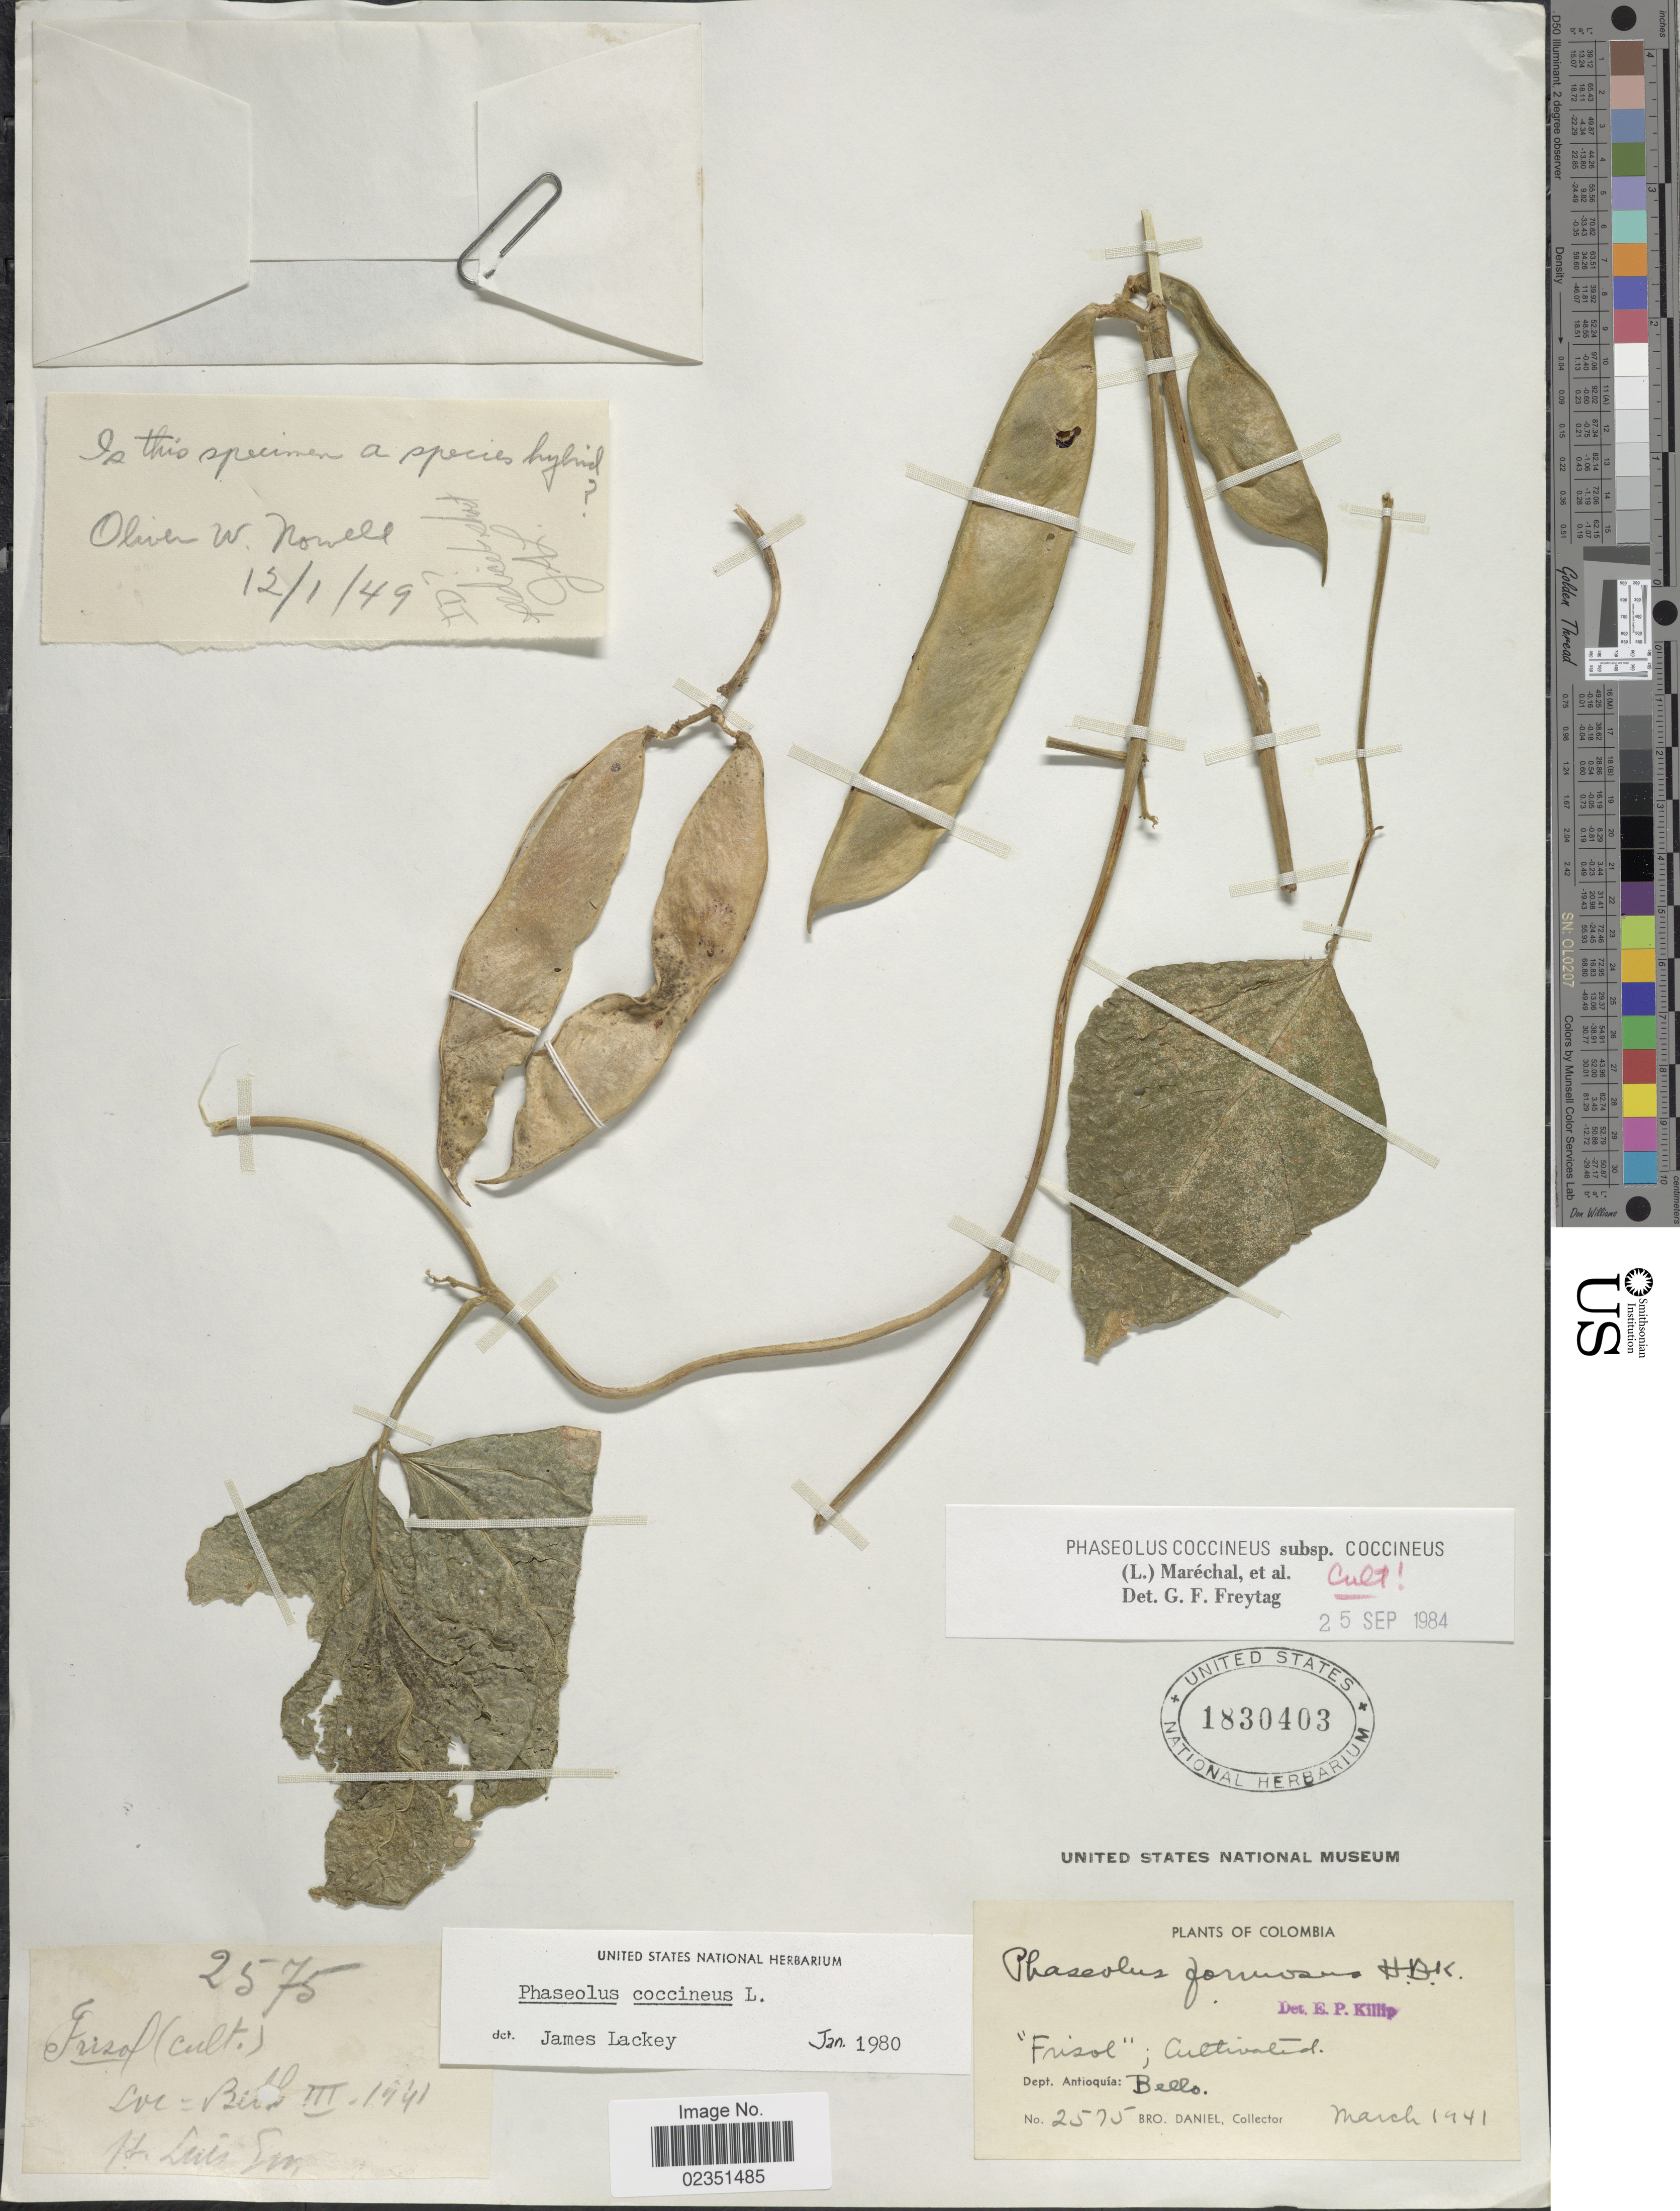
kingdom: Plantae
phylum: Tracheophyta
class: Magnoliopsida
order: Fabales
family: Fabaceae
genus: Phaseolus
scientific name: Phaseolus coccineus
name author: L.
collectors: Bro. Daniel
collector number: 2575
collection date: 1941-03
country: Colombia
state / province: Antioquia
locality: Bello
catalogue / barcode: US 1830403